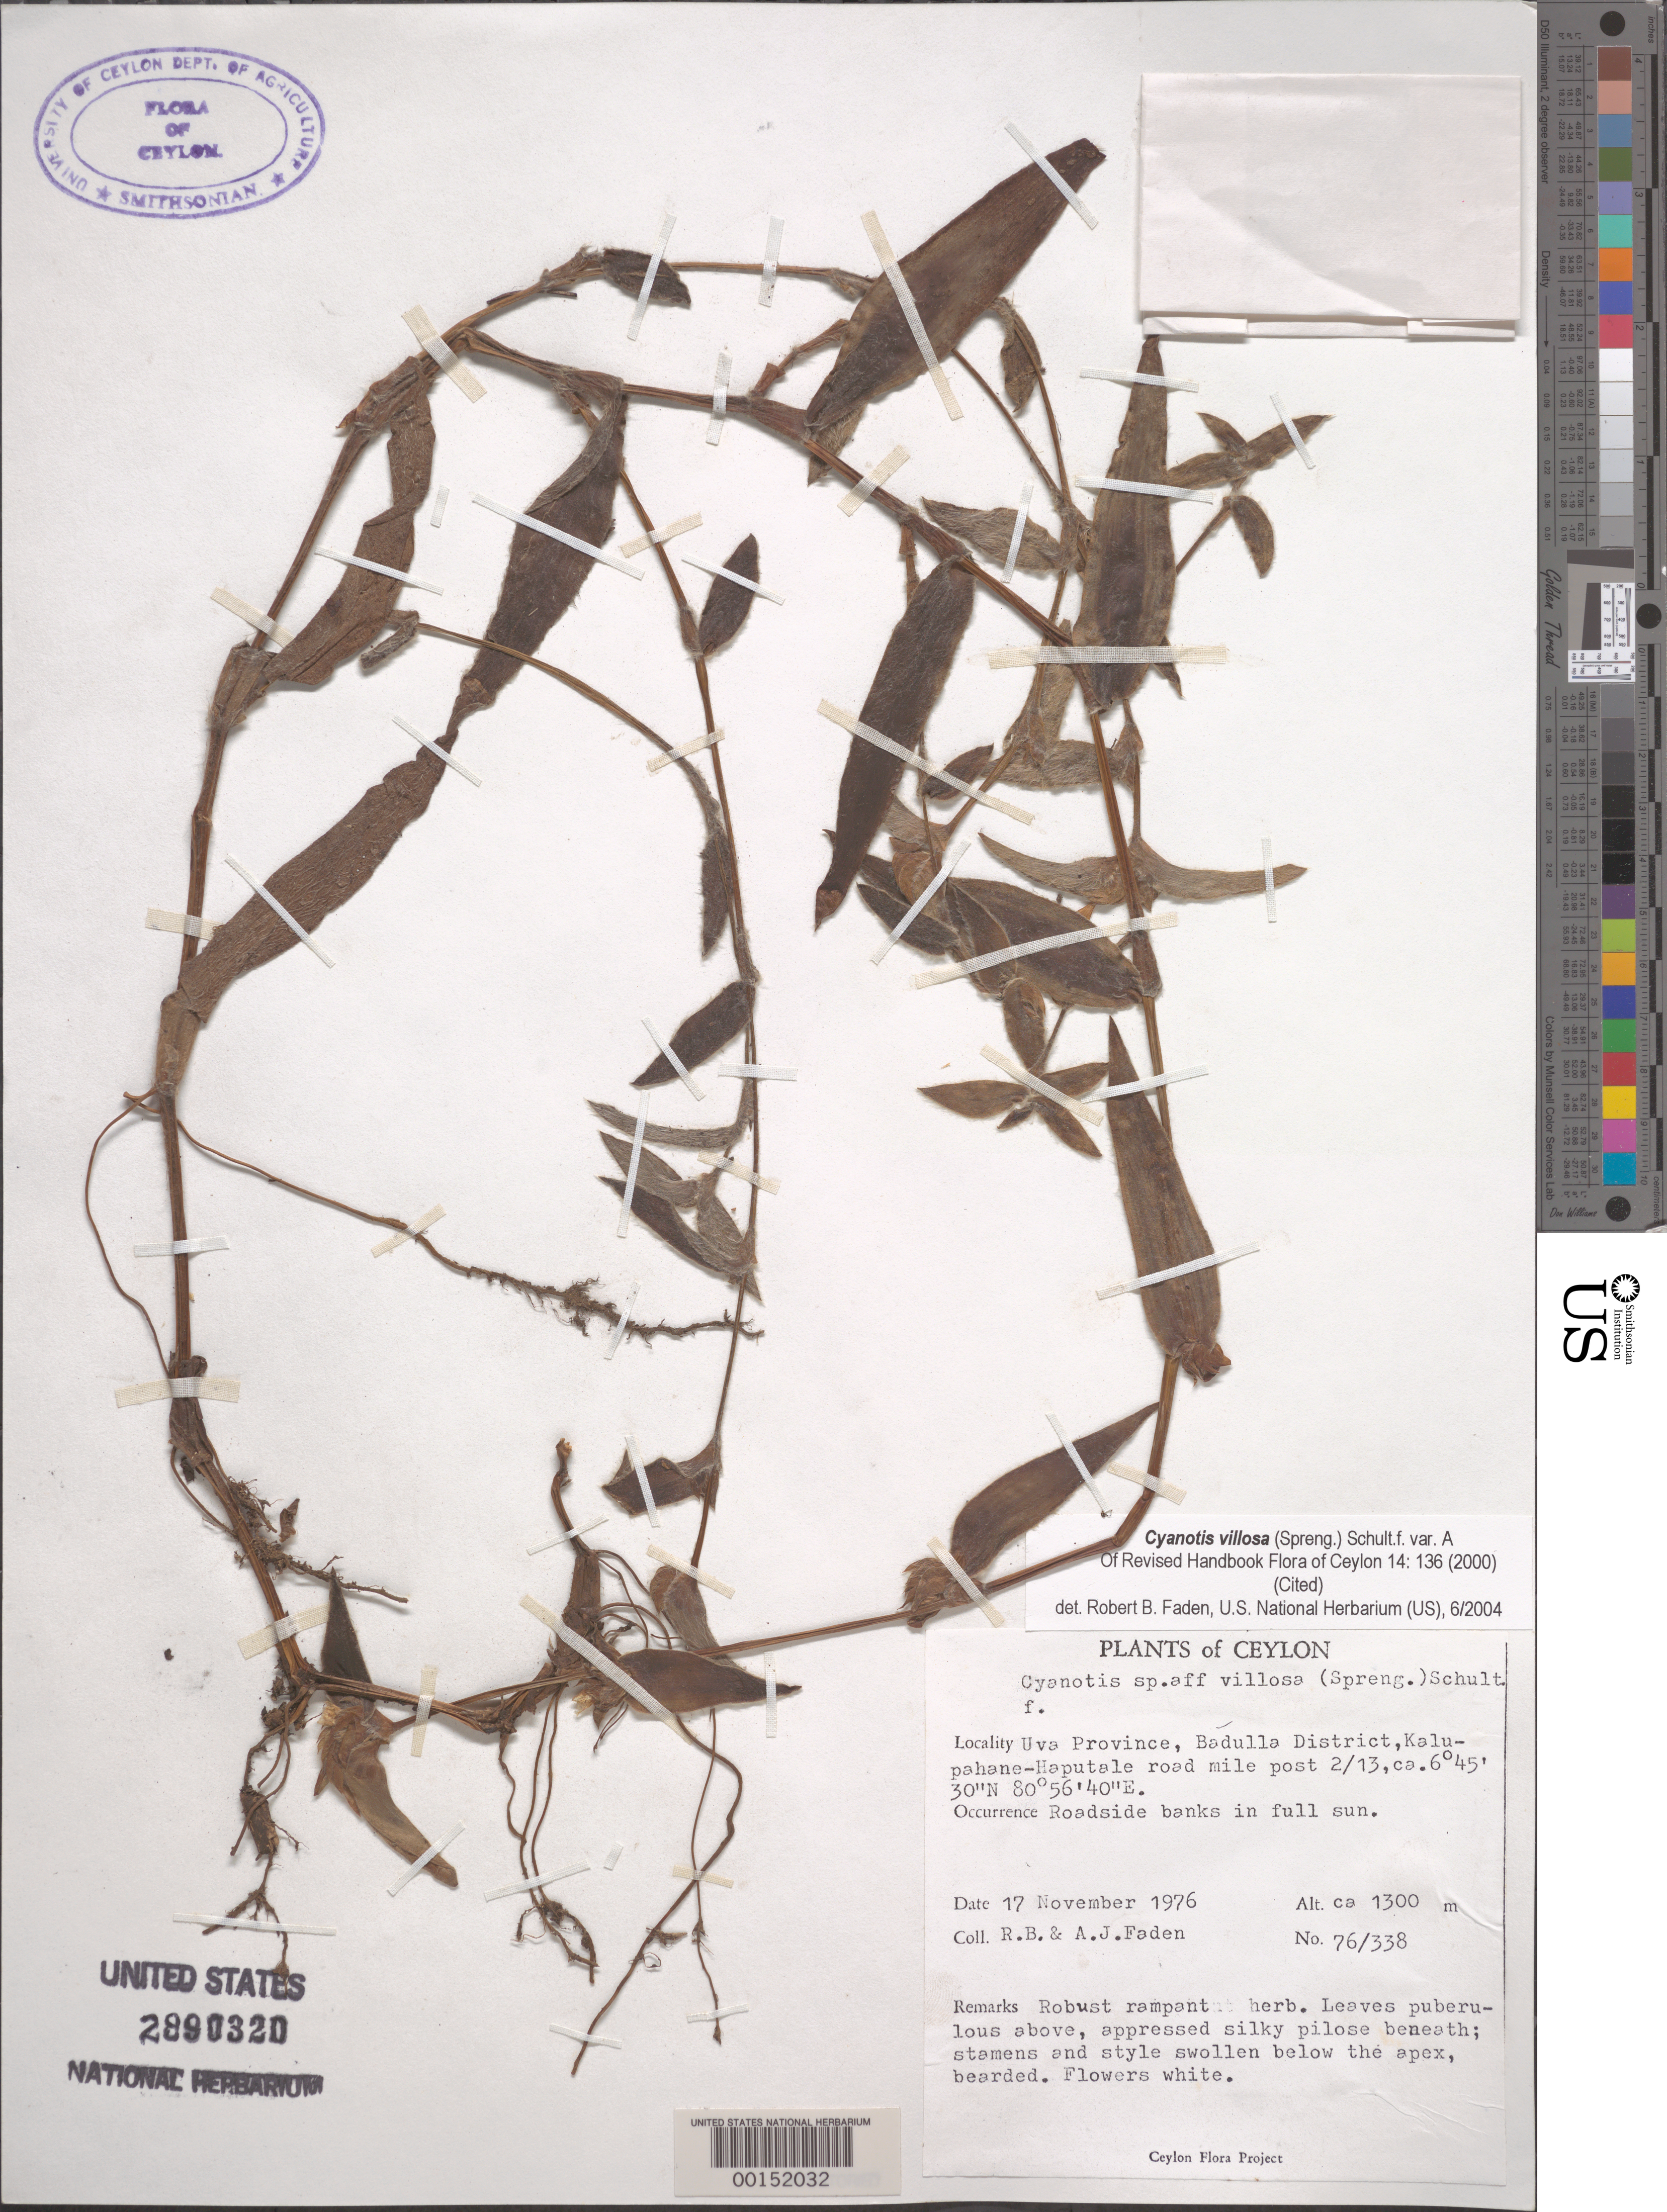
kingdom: Plantae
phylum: Tracheophyta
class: Liliopsida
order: Commelinales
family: Commelinaceae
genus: Cyanotis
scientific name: Cyanotis villosa (Spreng.) Schult. & Schult. f. var. A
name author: (Spreng.) Schult. & Schult. f.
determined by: Faden, Robert B., (US), Smithsonian Institution - National Museum of Natural History (UNITED STATES)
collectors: R. B. Faden & A. J. Faden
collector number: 76/338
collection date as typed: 17 Nov 1976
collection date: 1976-11-17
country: Sri Lanka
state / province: Uva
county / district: Badulla Dist.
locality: Kalupahane-haputale road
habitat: Roadside banks, full sun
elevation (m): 1300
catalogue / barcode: US 2890320